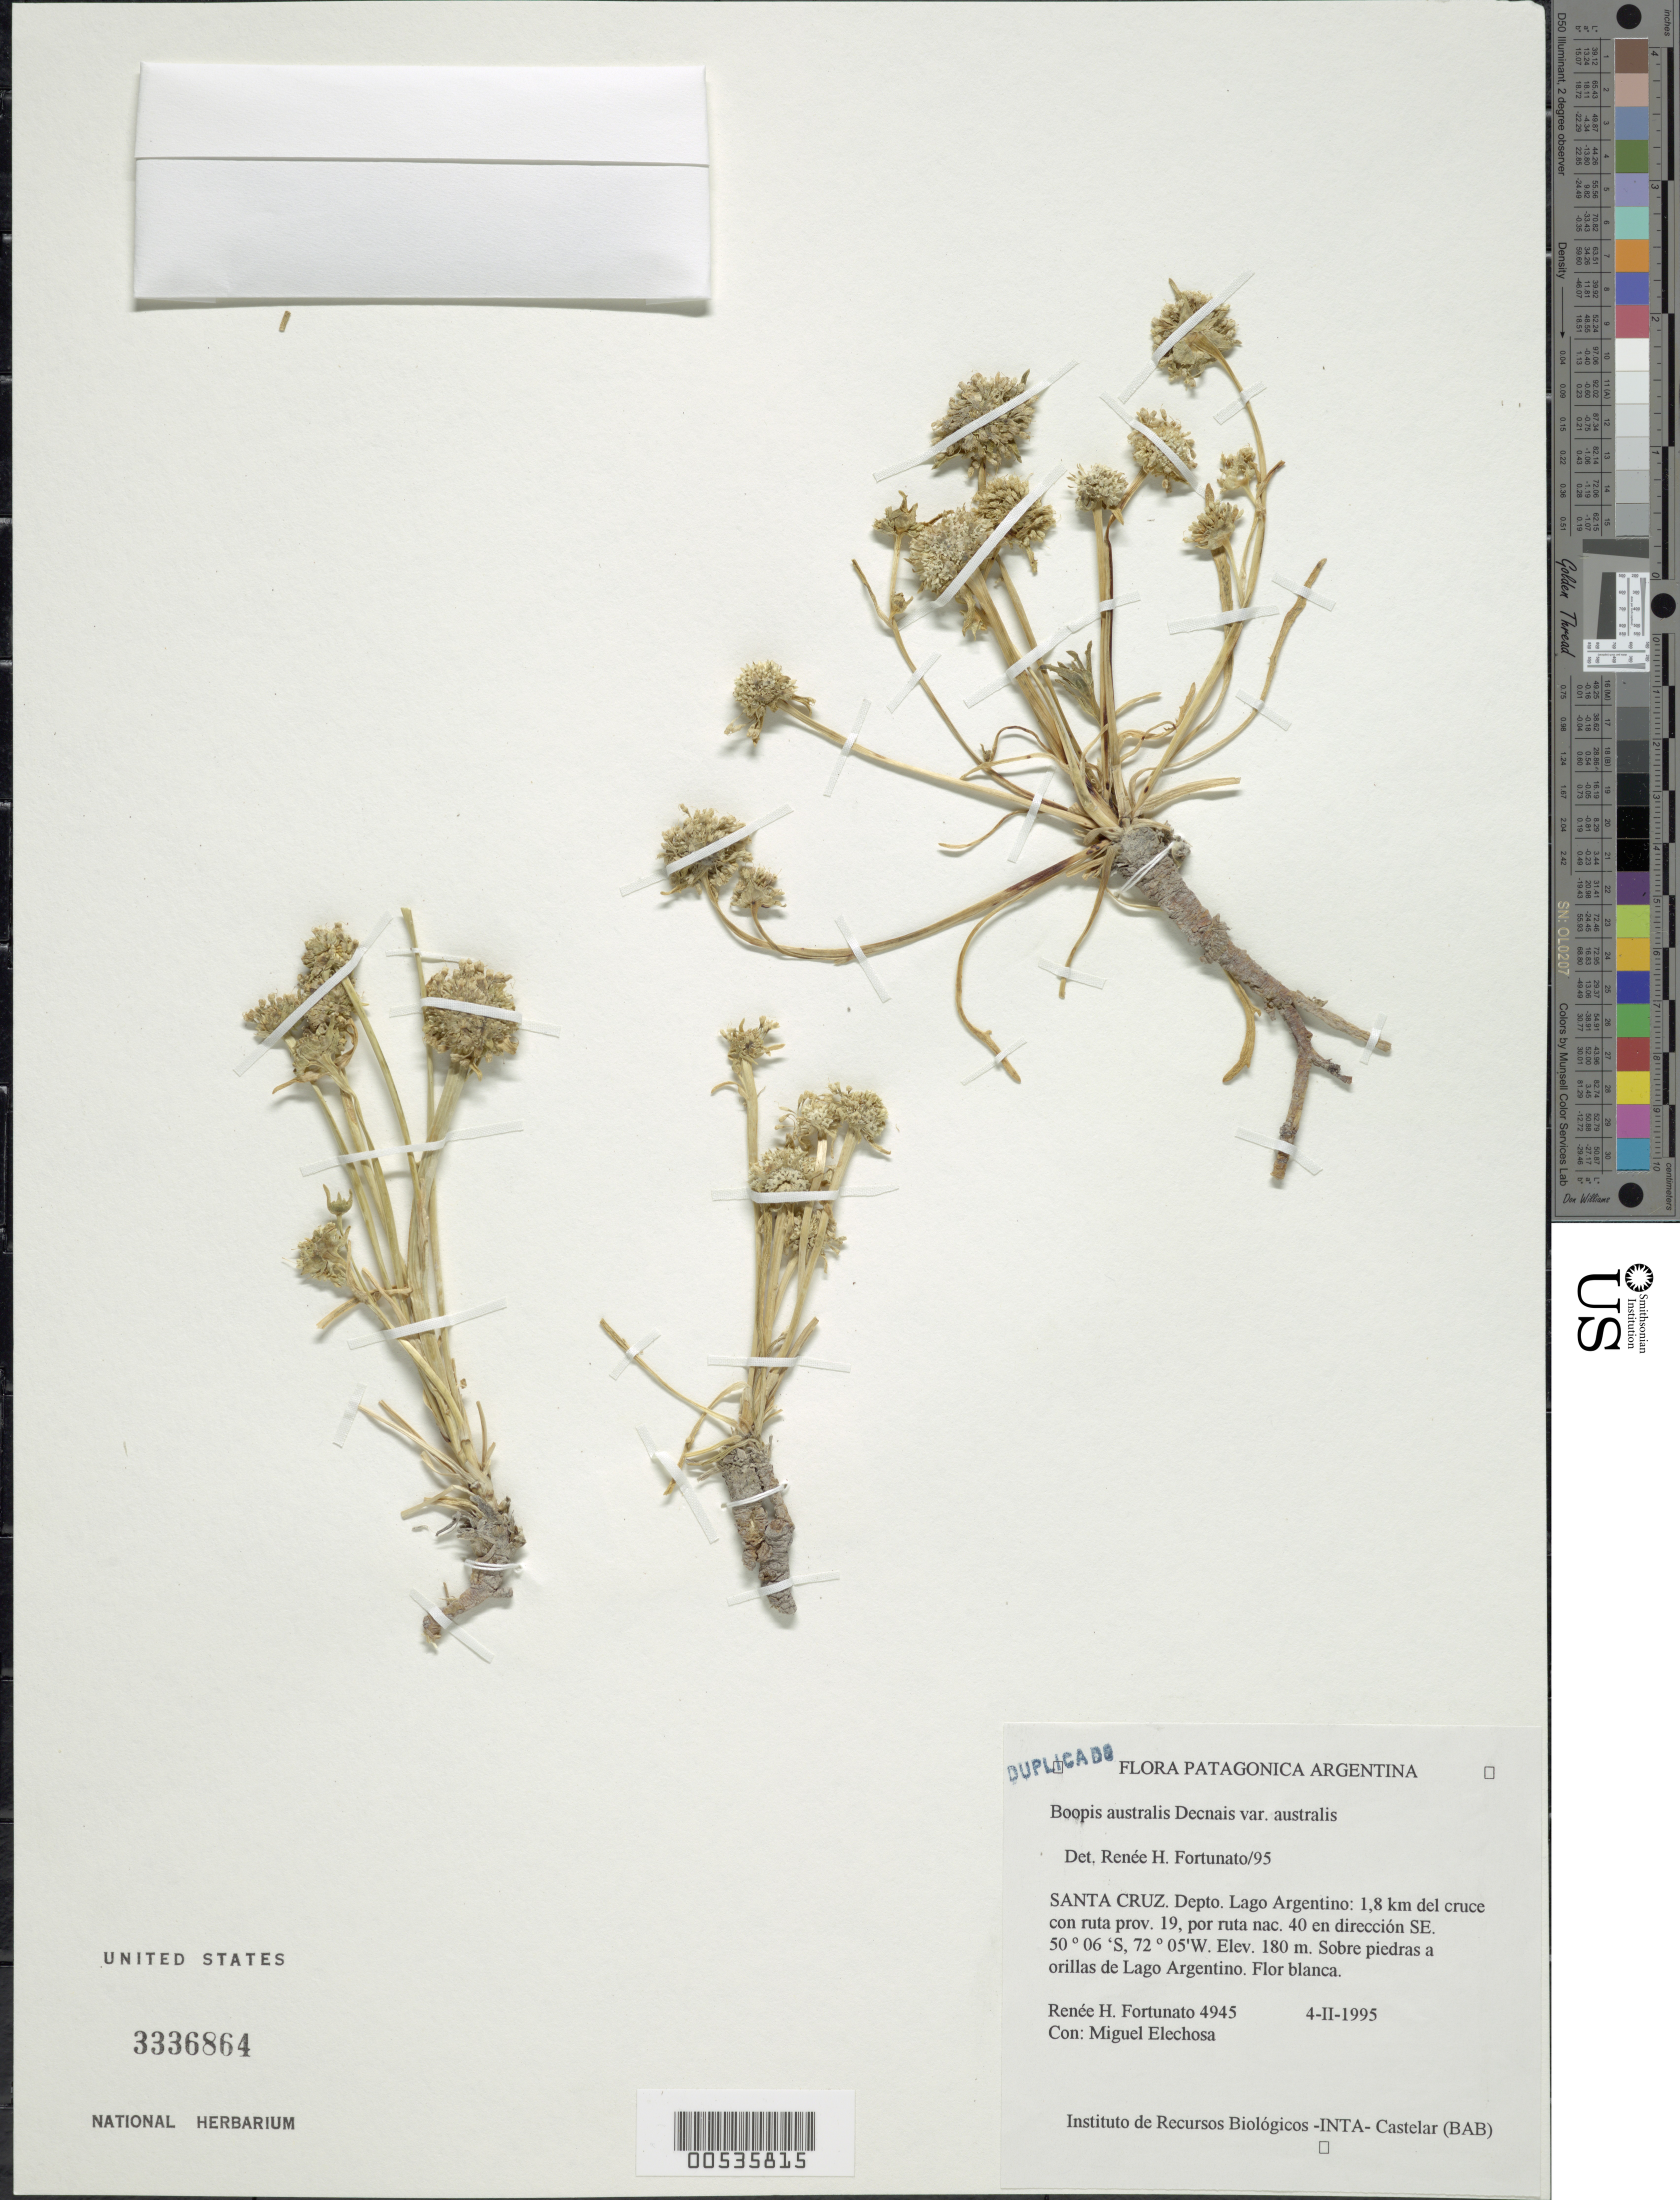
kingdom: Plantae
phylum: Tracheophyta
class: Magnoliopsida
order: Asterales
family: Calyceraceae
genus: Boopis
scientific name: Boopis australis var. australis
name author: Decne.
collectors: R. H. Fortunato & M. Elechosa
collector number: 4945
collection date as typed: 04 Feb 1995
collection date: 1995-02-04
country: Argentina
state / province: Santa Cruz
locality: Lago Argentino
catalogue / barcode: US 3336864